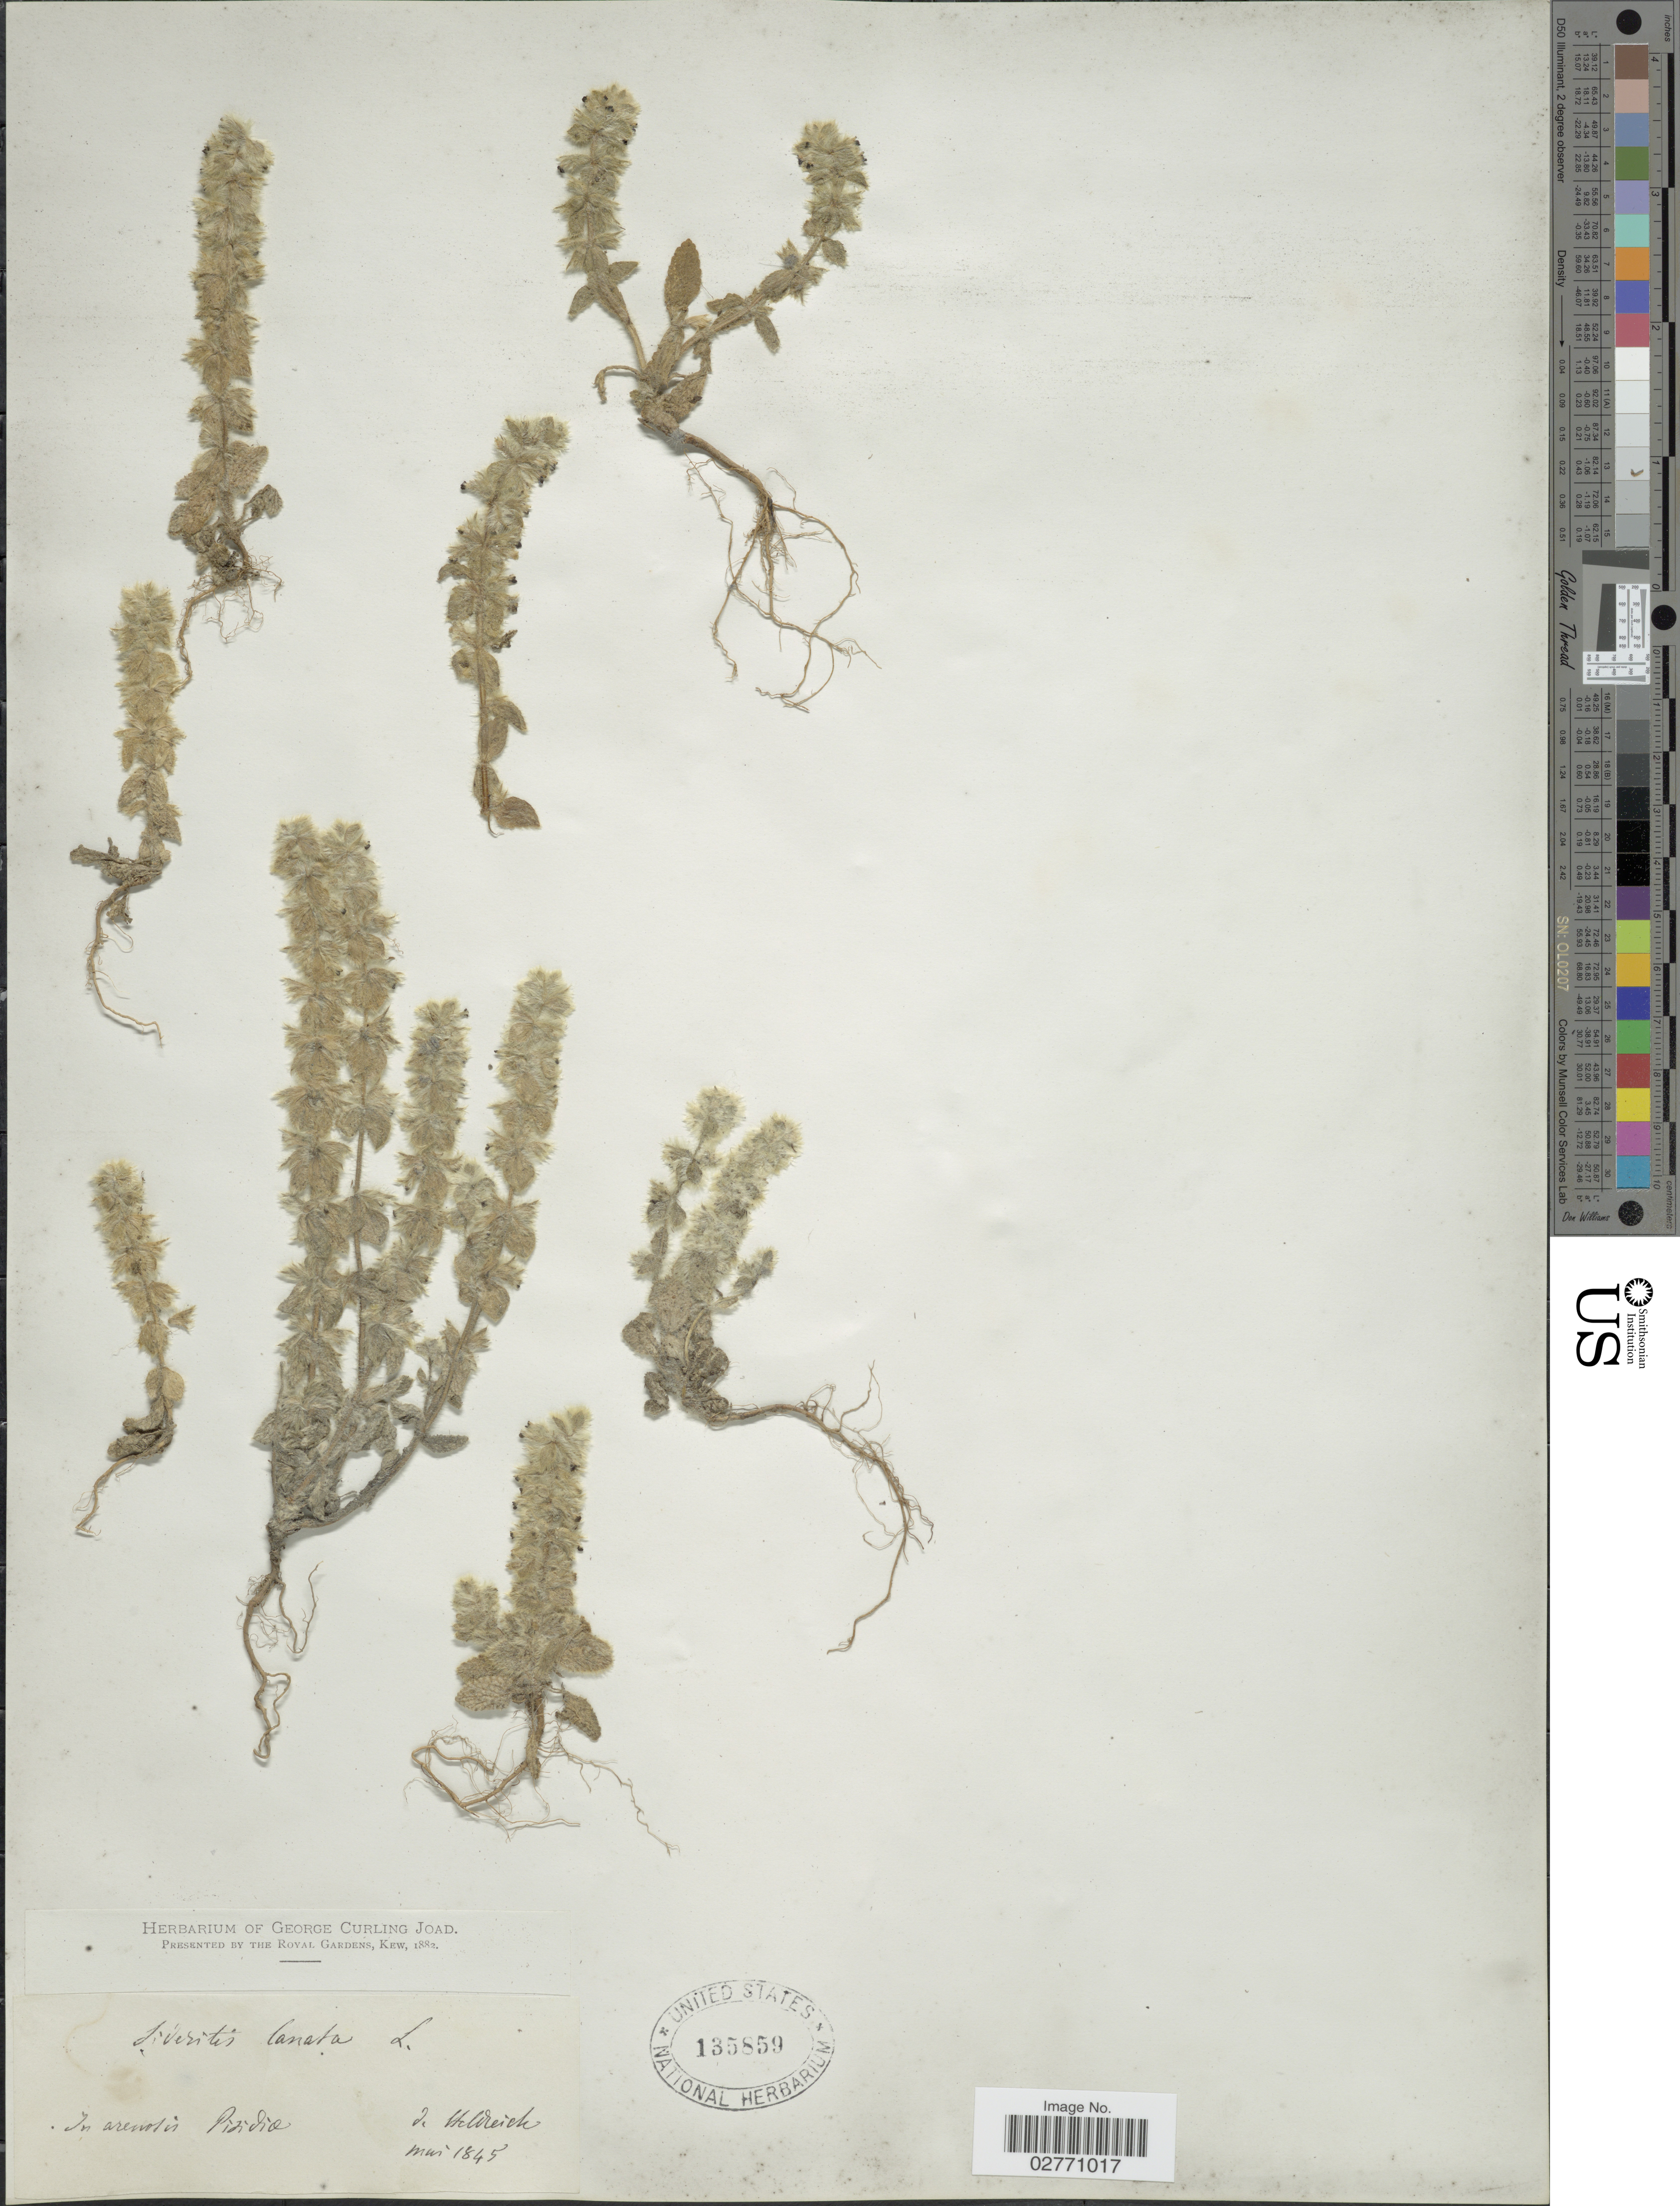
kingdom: Plantae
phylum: Tracheophyta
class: Magnoliopsida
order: Lamiales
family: Lamiaceae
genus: Sideritis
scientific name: Sideritis lanata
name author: L.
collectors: -. De Heldreich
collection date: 1845-05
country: Turkey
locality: In arendis Pisidia.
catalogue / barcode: US 135859